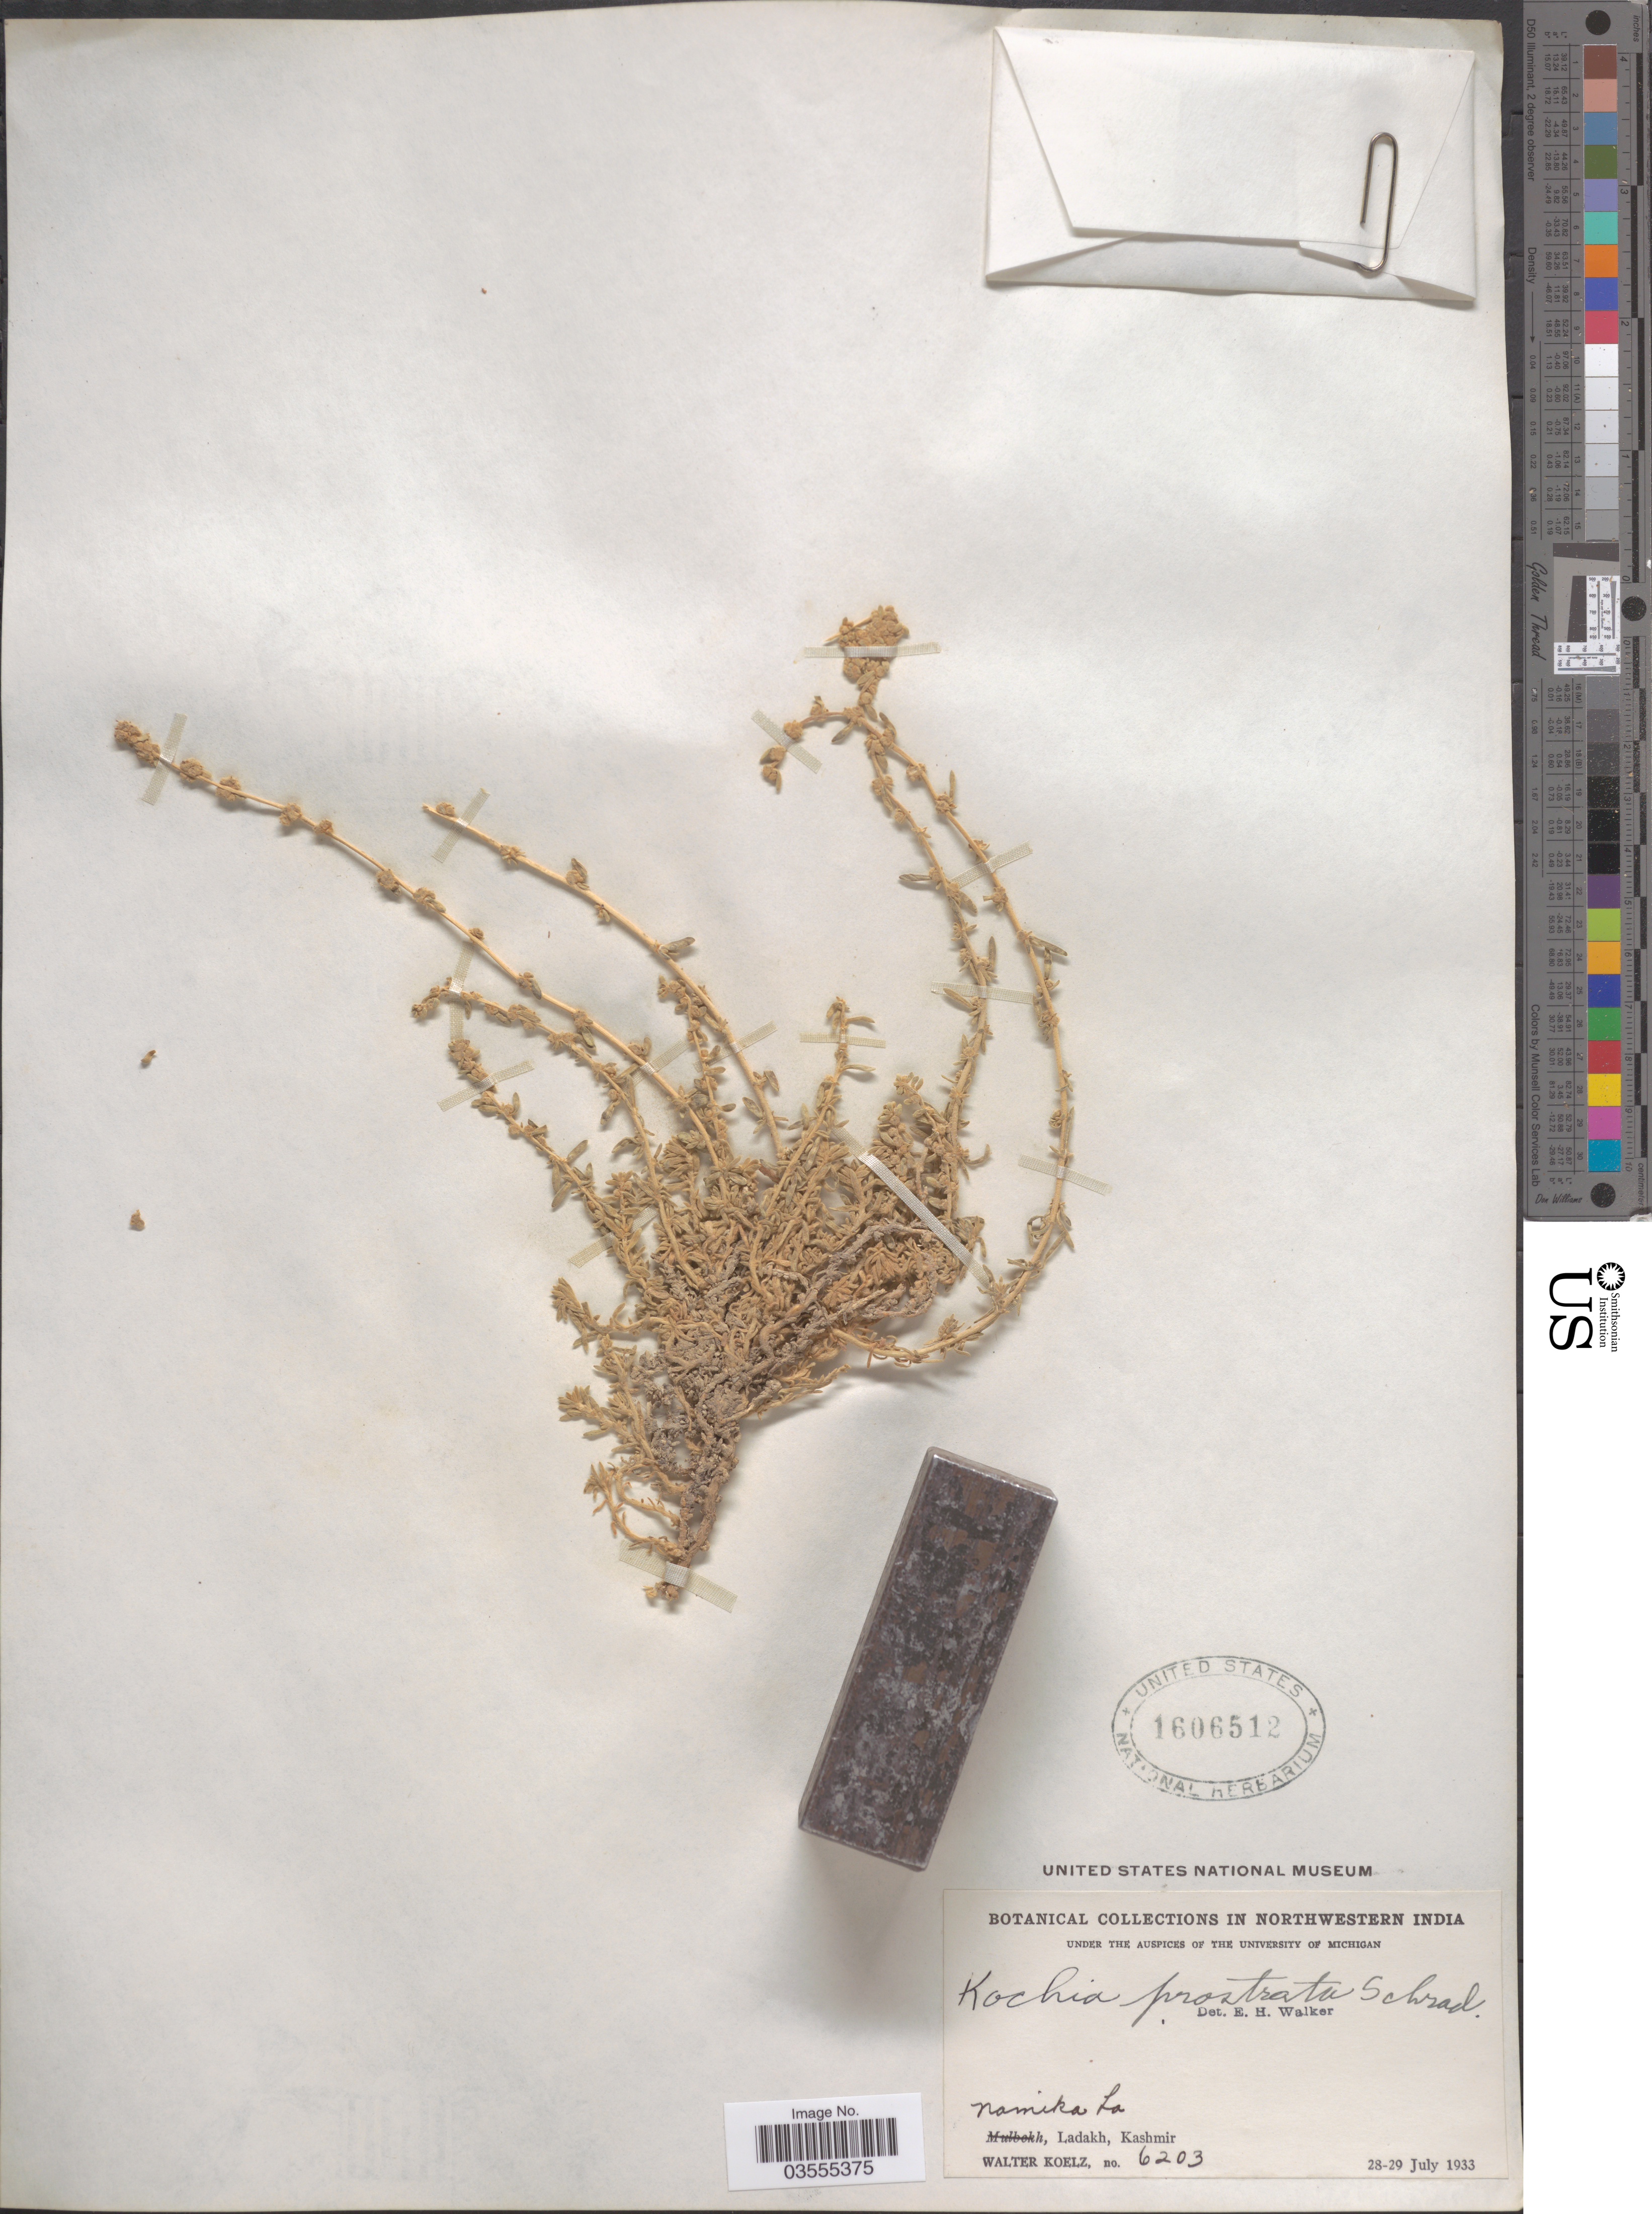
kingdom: Plantae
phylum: Tracheophyta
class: Magnoliopsida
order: Caryophyllales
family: Amaranthaceae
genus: Bassia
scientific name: Bassia prostrata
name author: (L.) Beck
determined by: U.S. National Herbarium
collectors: W. N. Koelz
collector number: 6203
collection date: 1933-07-28/1933-07-29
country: India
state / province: Jammu and Kashmir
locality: Northwestern India. Namika La. Ladakh, Kashmir.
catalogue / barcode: US 1606512